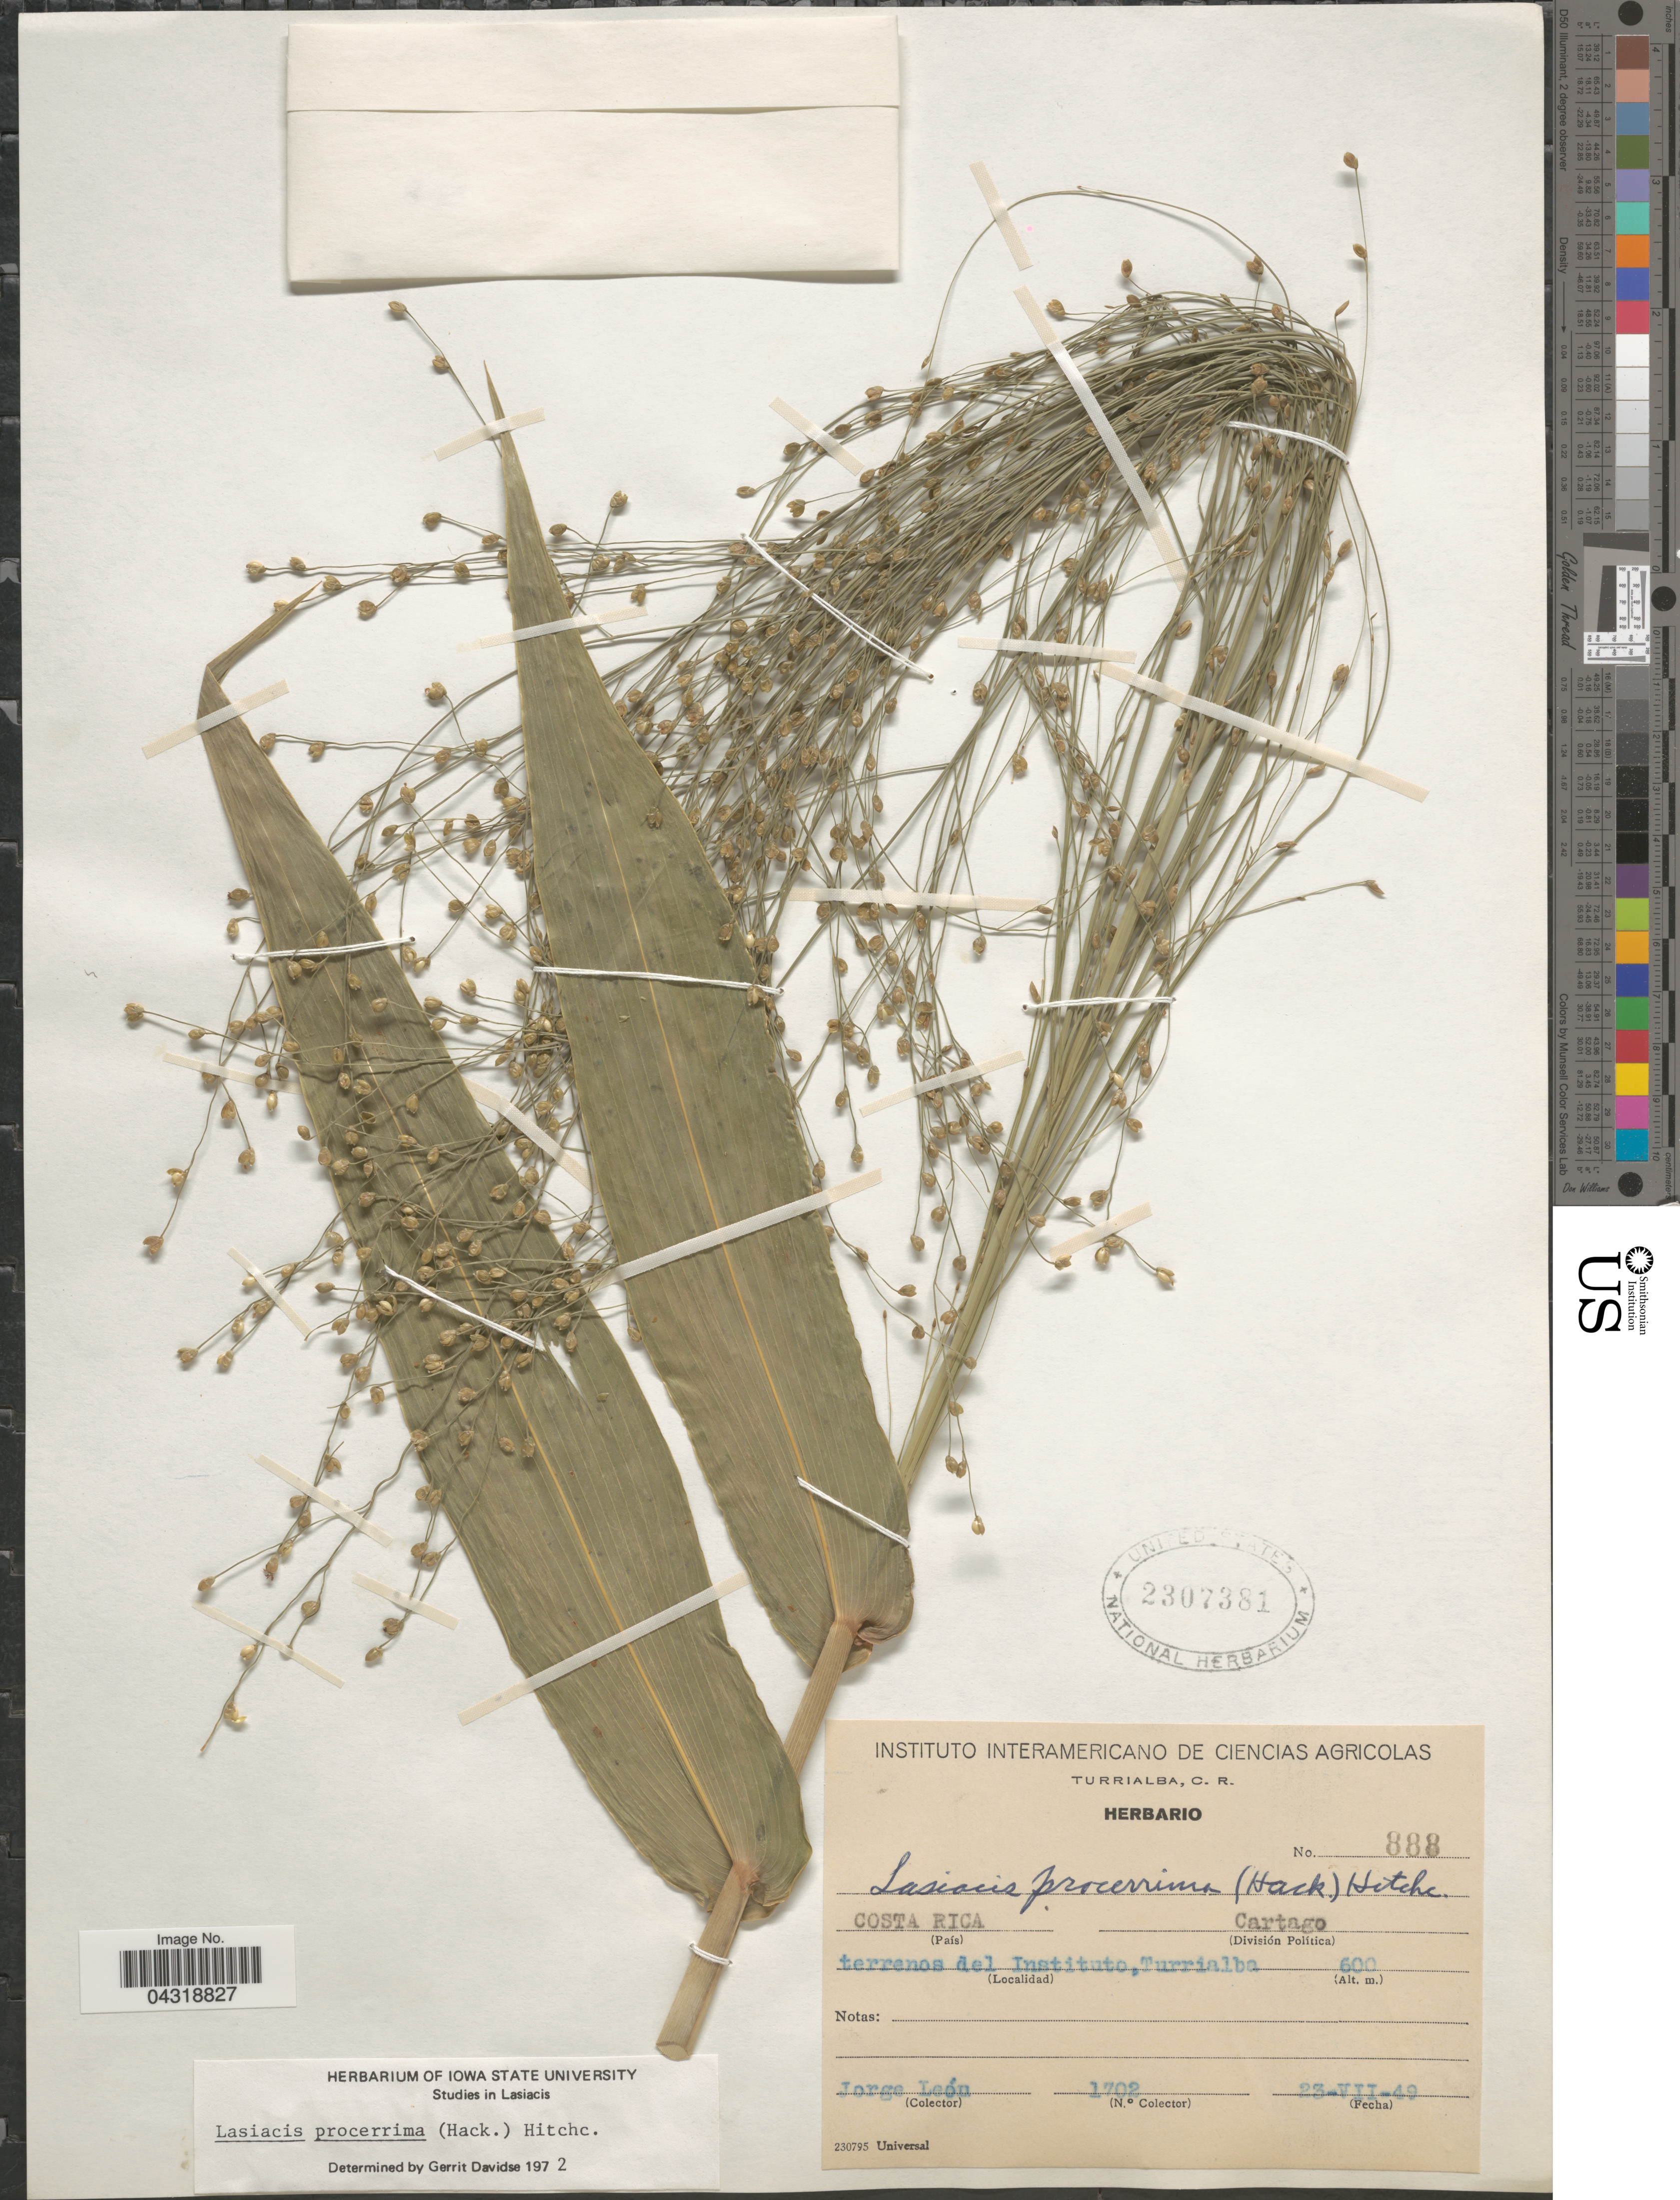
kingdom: Plantae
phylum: Tracheophyta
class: Liliopsida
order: Poales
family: Poaceae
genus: Lasiacis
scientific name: Lasiacis procerrima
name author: (Hack.) Hitchc.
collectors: J. León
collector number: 1702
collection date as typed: Transcribed d/m/y: 23/7/49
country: Costa Rica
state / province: Cartago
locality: Cartago (División Política). Terrenos del Instituto, Turrialba.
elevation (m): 600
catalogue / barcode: US 2307381